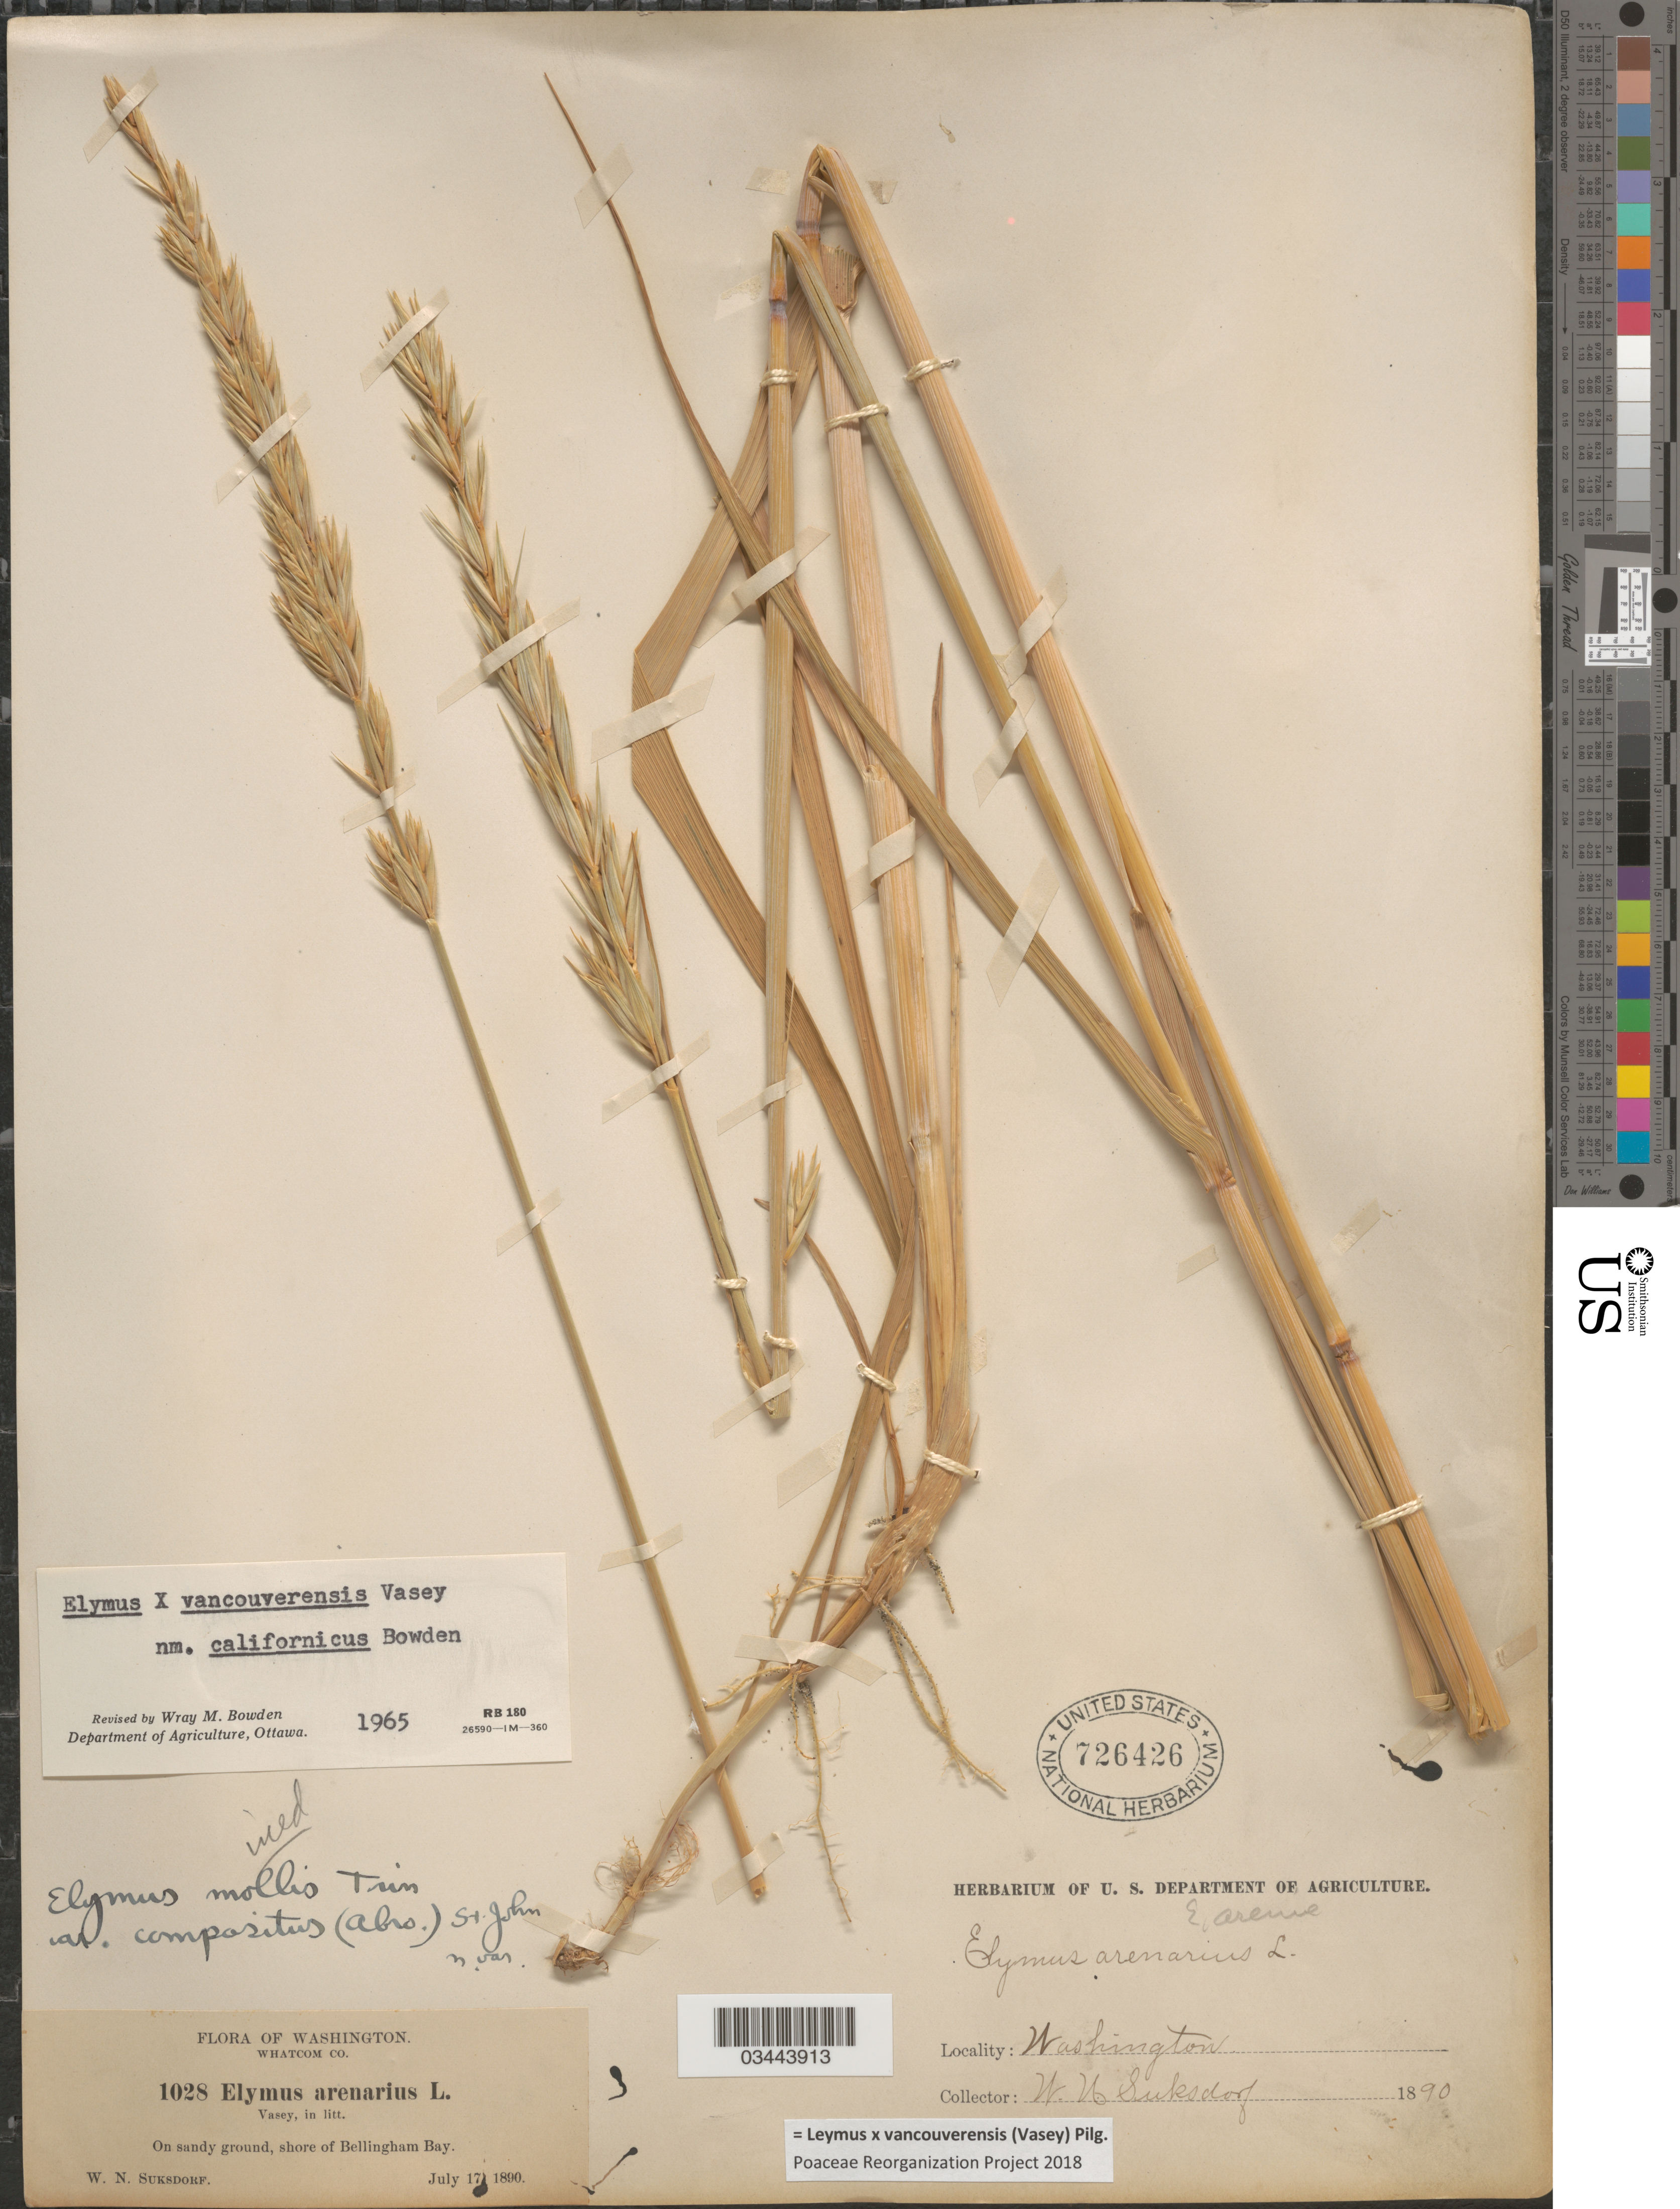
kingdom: Plantae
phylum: Tracheophyta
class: Liliopsida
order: Poales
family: Poaceae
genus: Leymus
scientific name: Leymus x vancouverensis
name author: (Vasey) Pilg.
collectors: W. N. Suksdorf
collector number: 1028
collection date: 1890-07-17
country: United States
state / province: Washington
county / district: Whatcom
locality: Whatcom Co. On sandy ground, shore of Bellingham Bay.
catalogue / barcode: US 726426